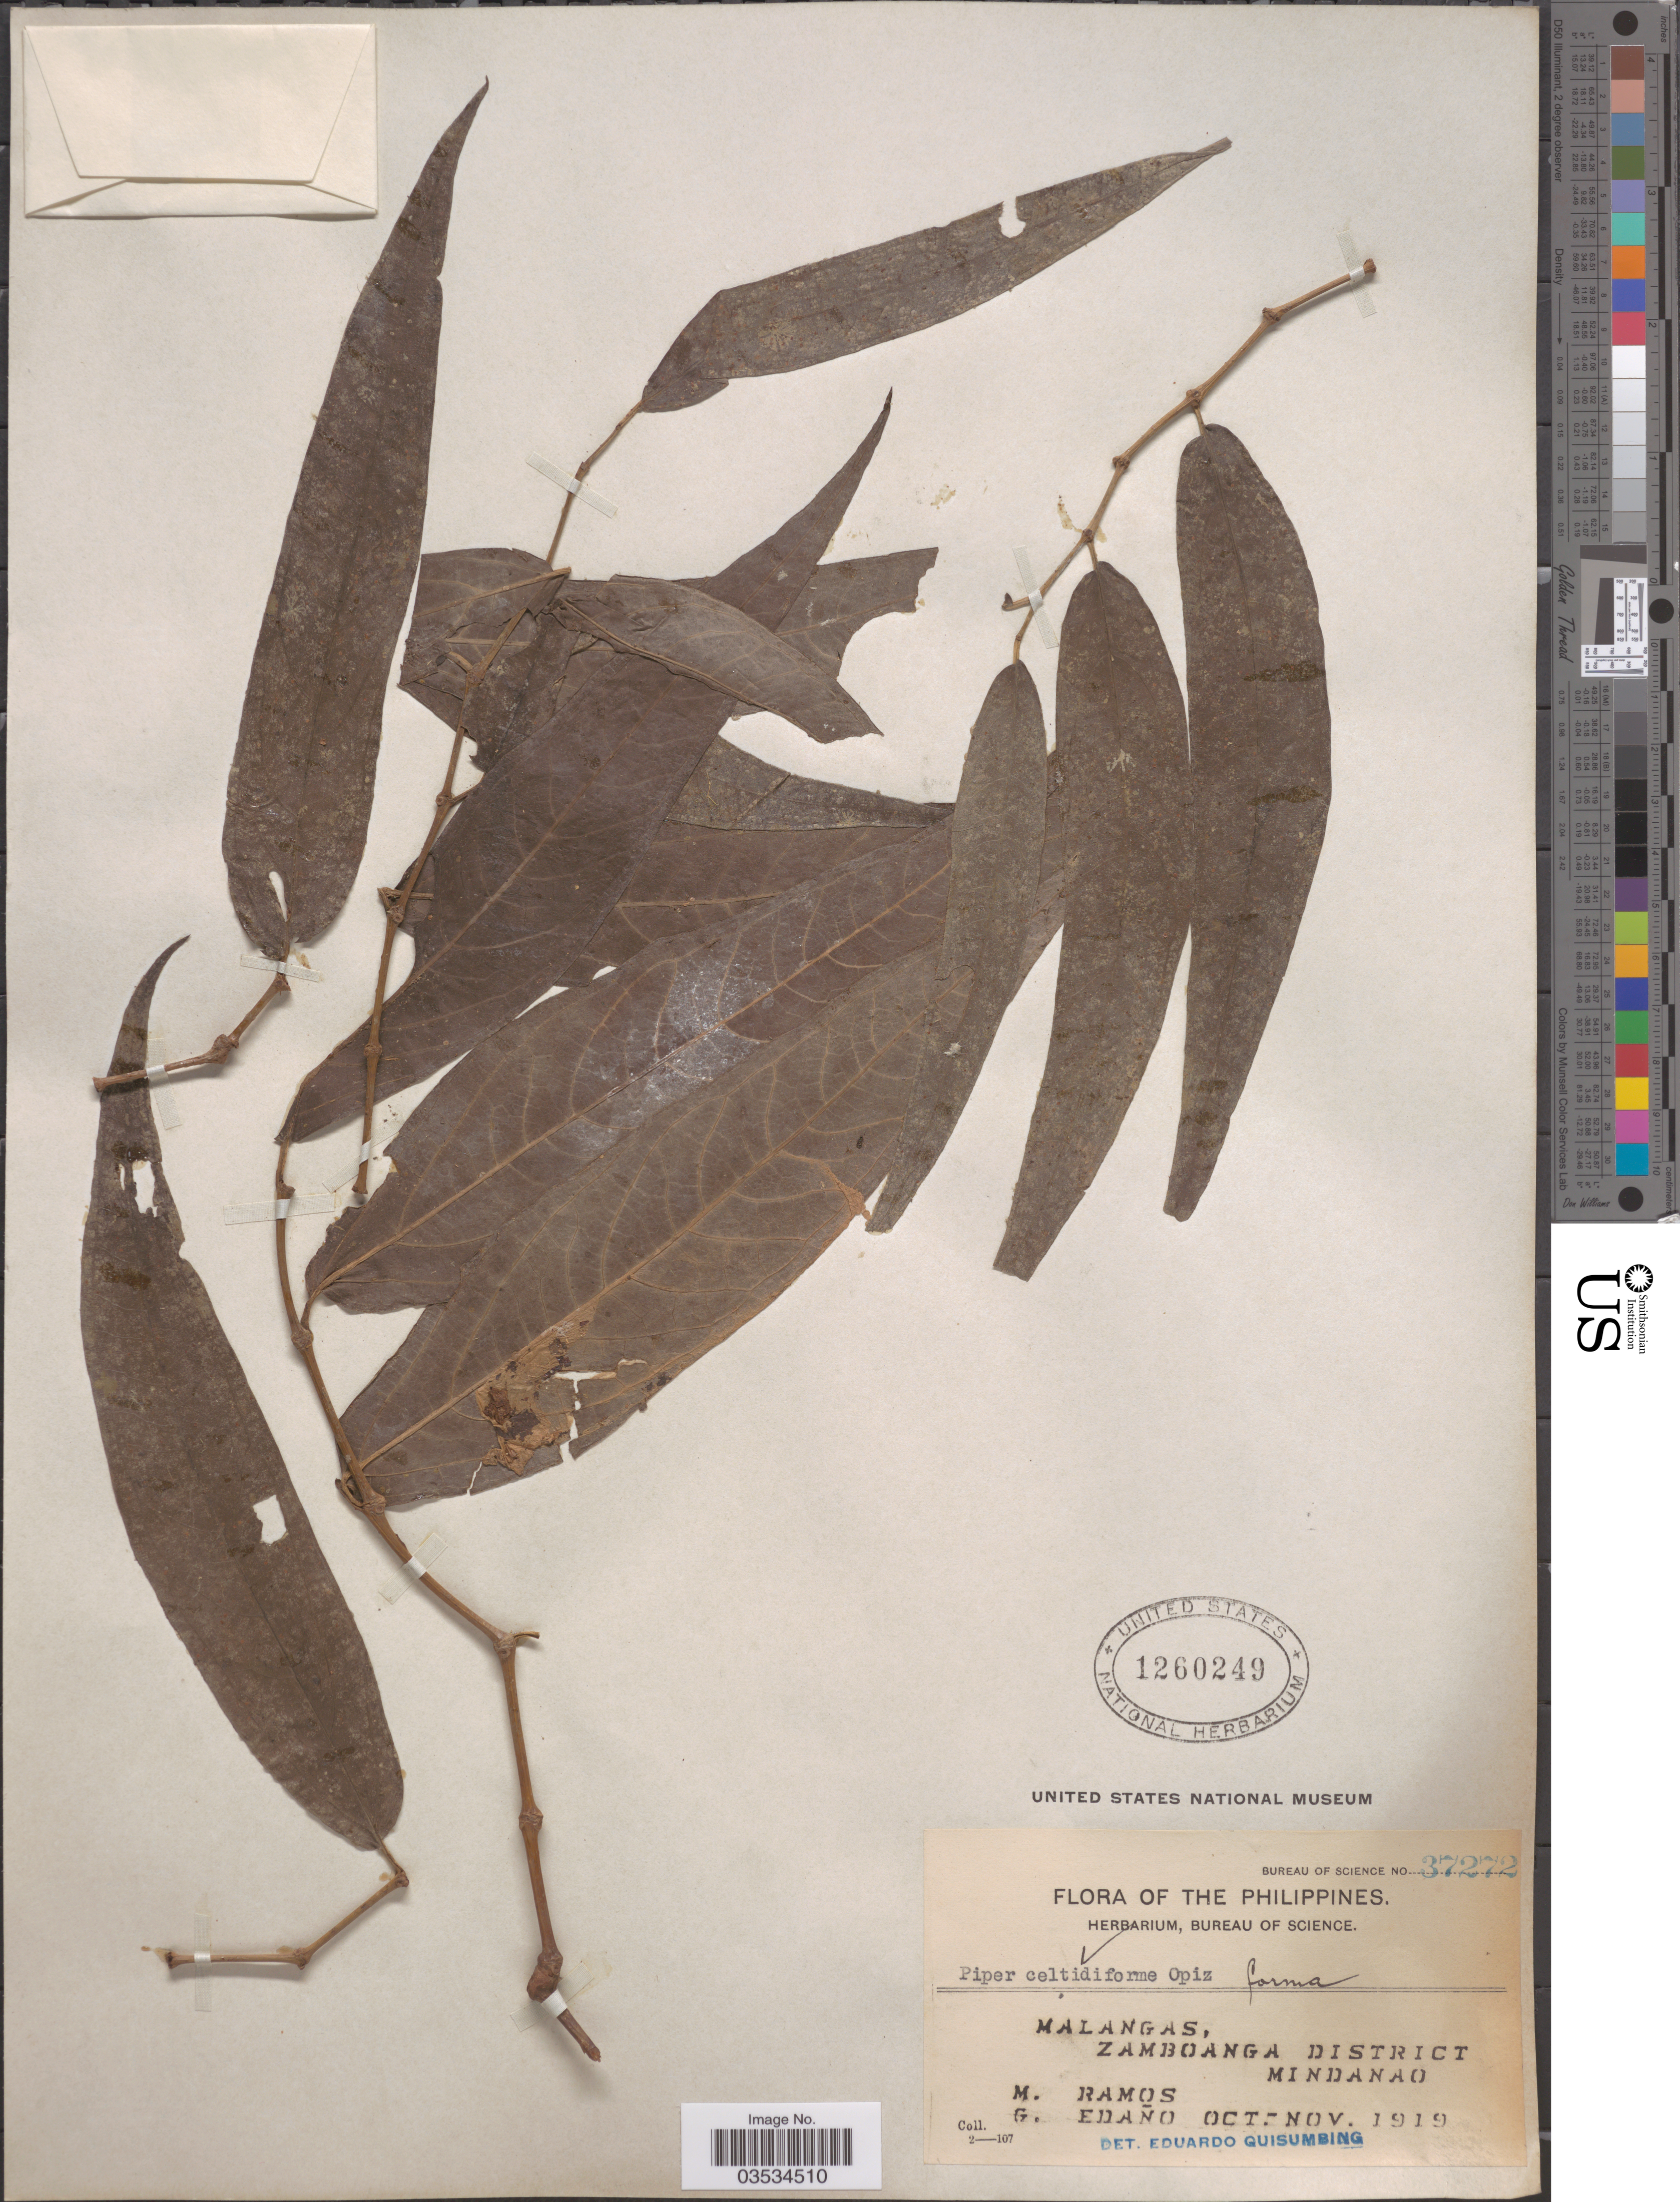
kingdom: Plantae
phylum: Tracheophyta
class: Magnoliopsida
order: Piperales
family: Piperaceae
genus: Piper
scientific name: Piper celtidiforme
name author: Opiz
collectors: M. Ramos & G. Edaño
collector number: Bureau of Science 37272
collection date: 1919-10/1919-11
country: Philippines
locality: Malangas, Zamboanga District. Mindanao.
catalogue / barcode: US 1260249